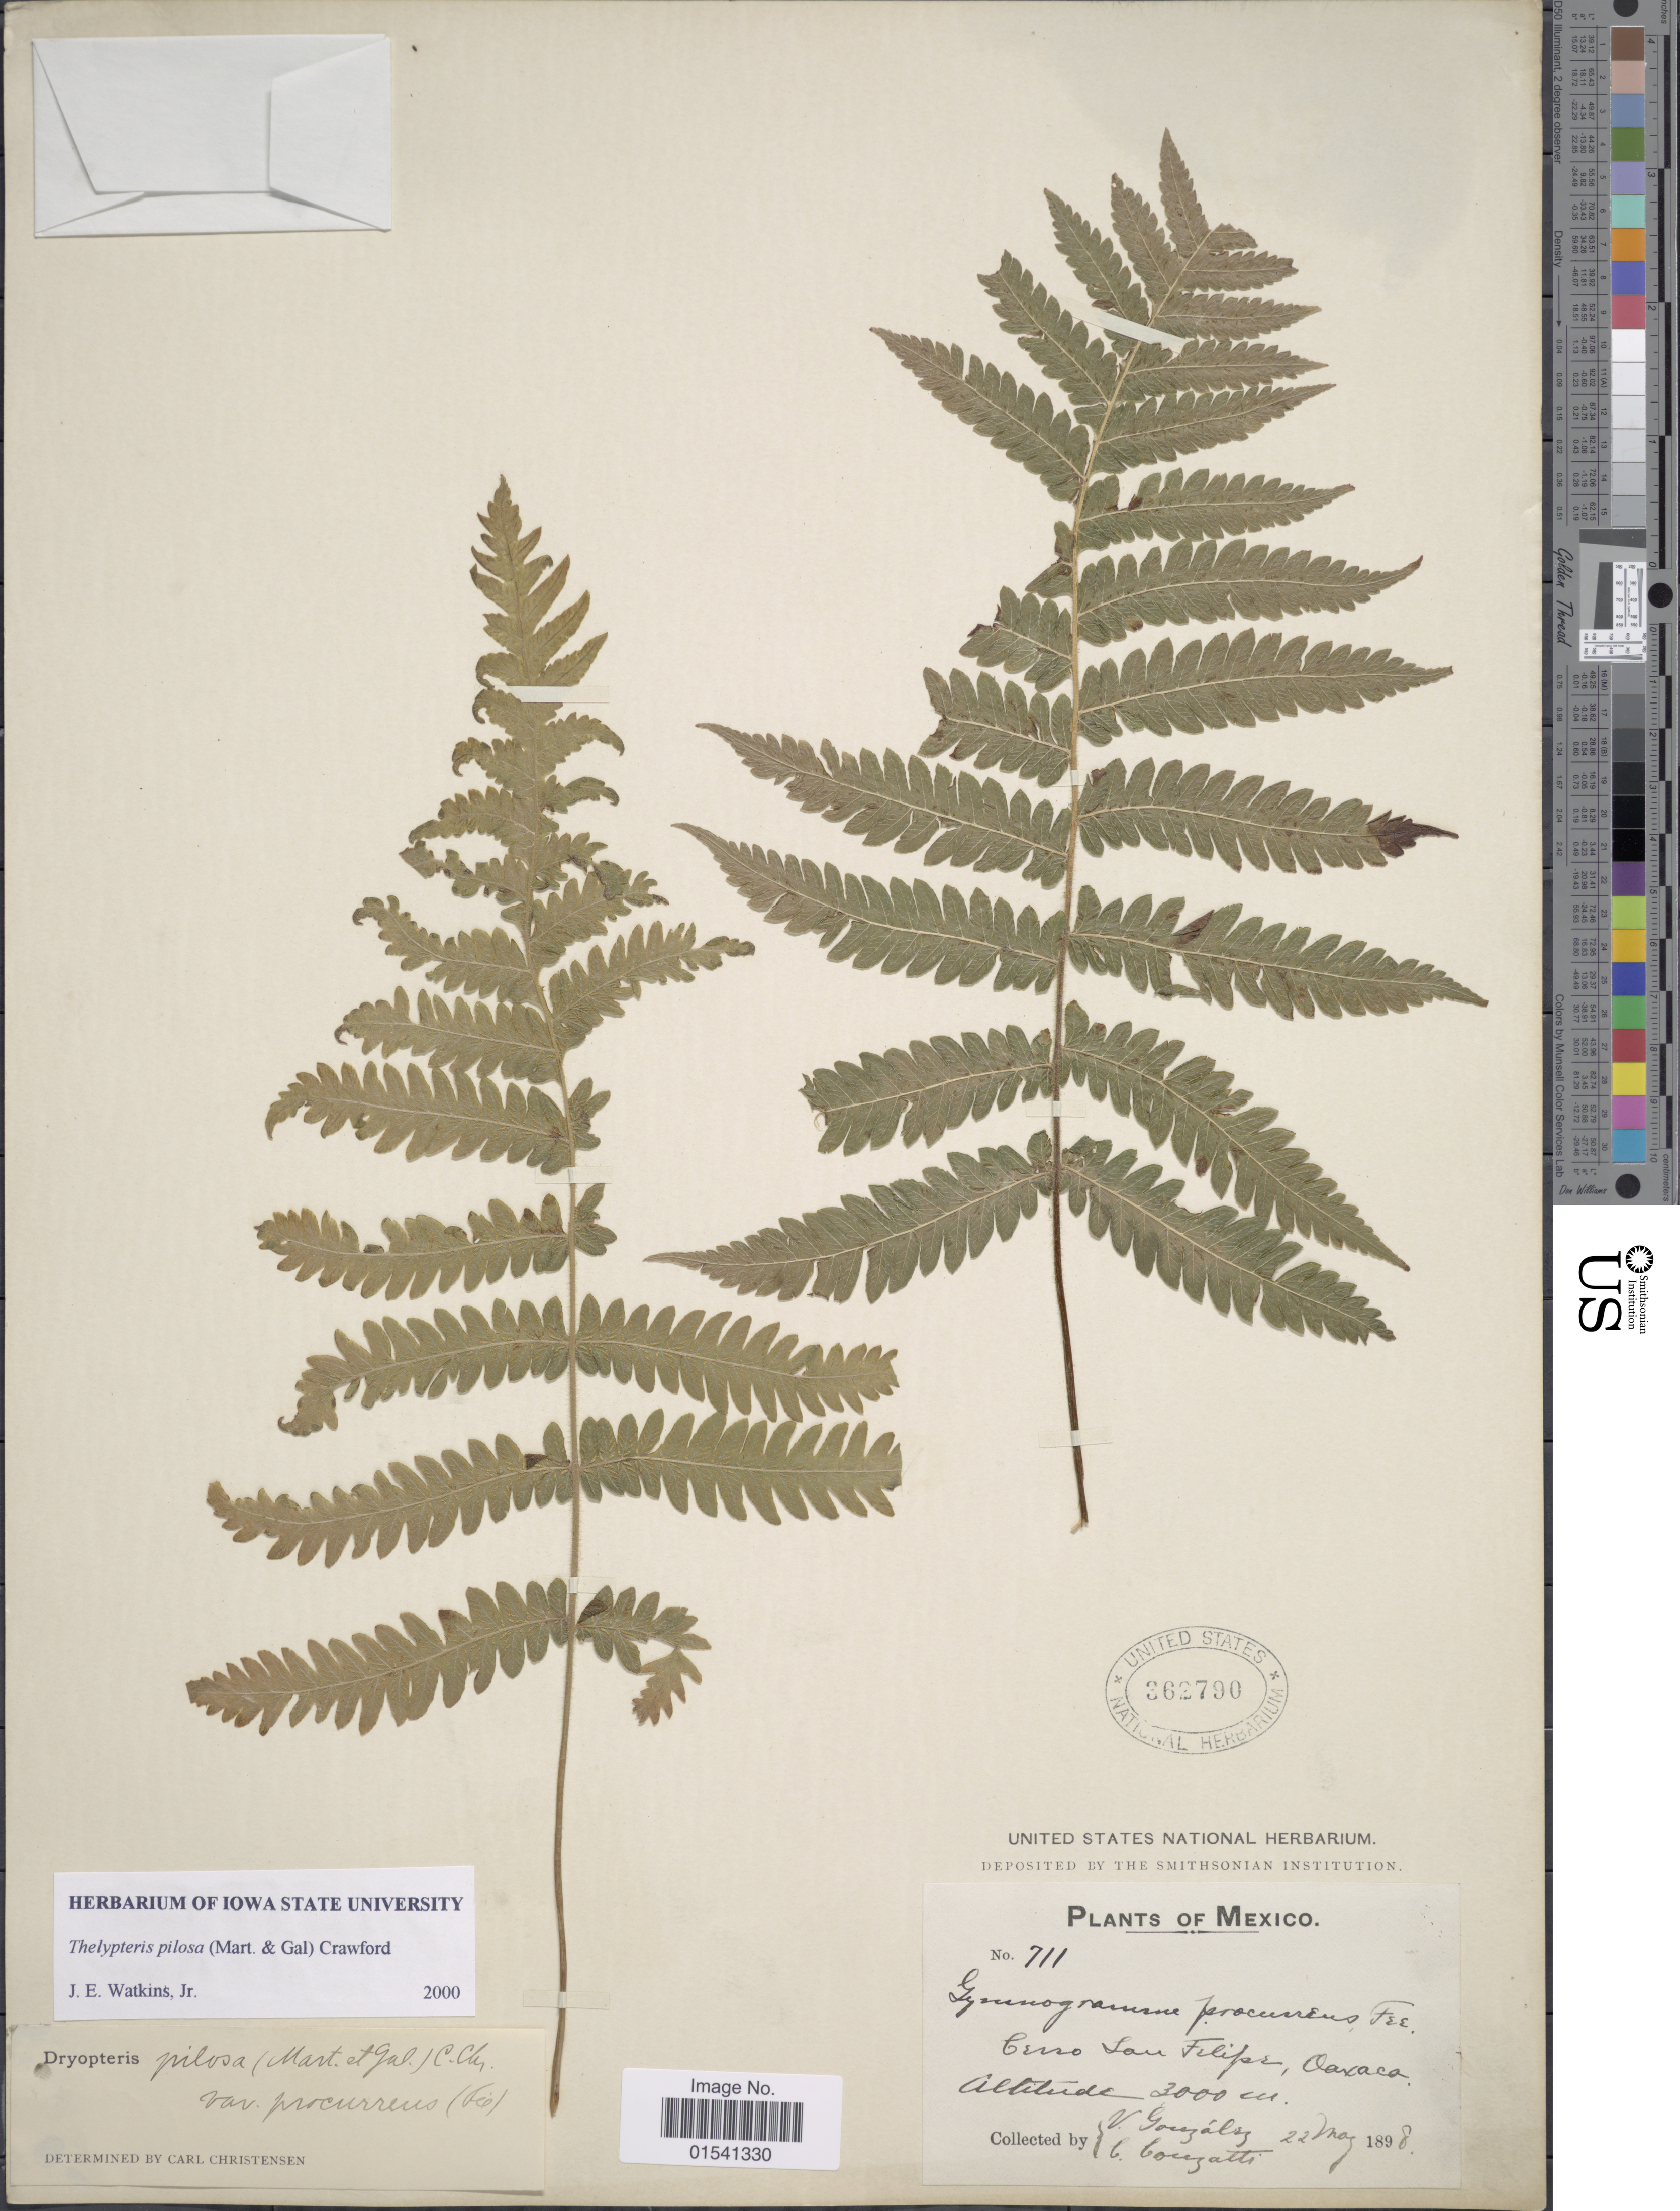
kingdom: Plantae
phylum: Tracheophyta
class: Polypodiopsida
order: Polypodiales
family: Thelypteridaceae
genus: Stegnogramma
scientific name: Stegnogramma pilosa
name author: (M. Martens & Galeotti) K. Iwats.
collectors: V. Gonzalez & C. Conzatti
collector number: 711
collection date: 1898-05-22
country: Mexico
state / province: Oaxaca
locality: Cerro San Felipe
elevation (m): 3000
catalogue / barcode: US 362790